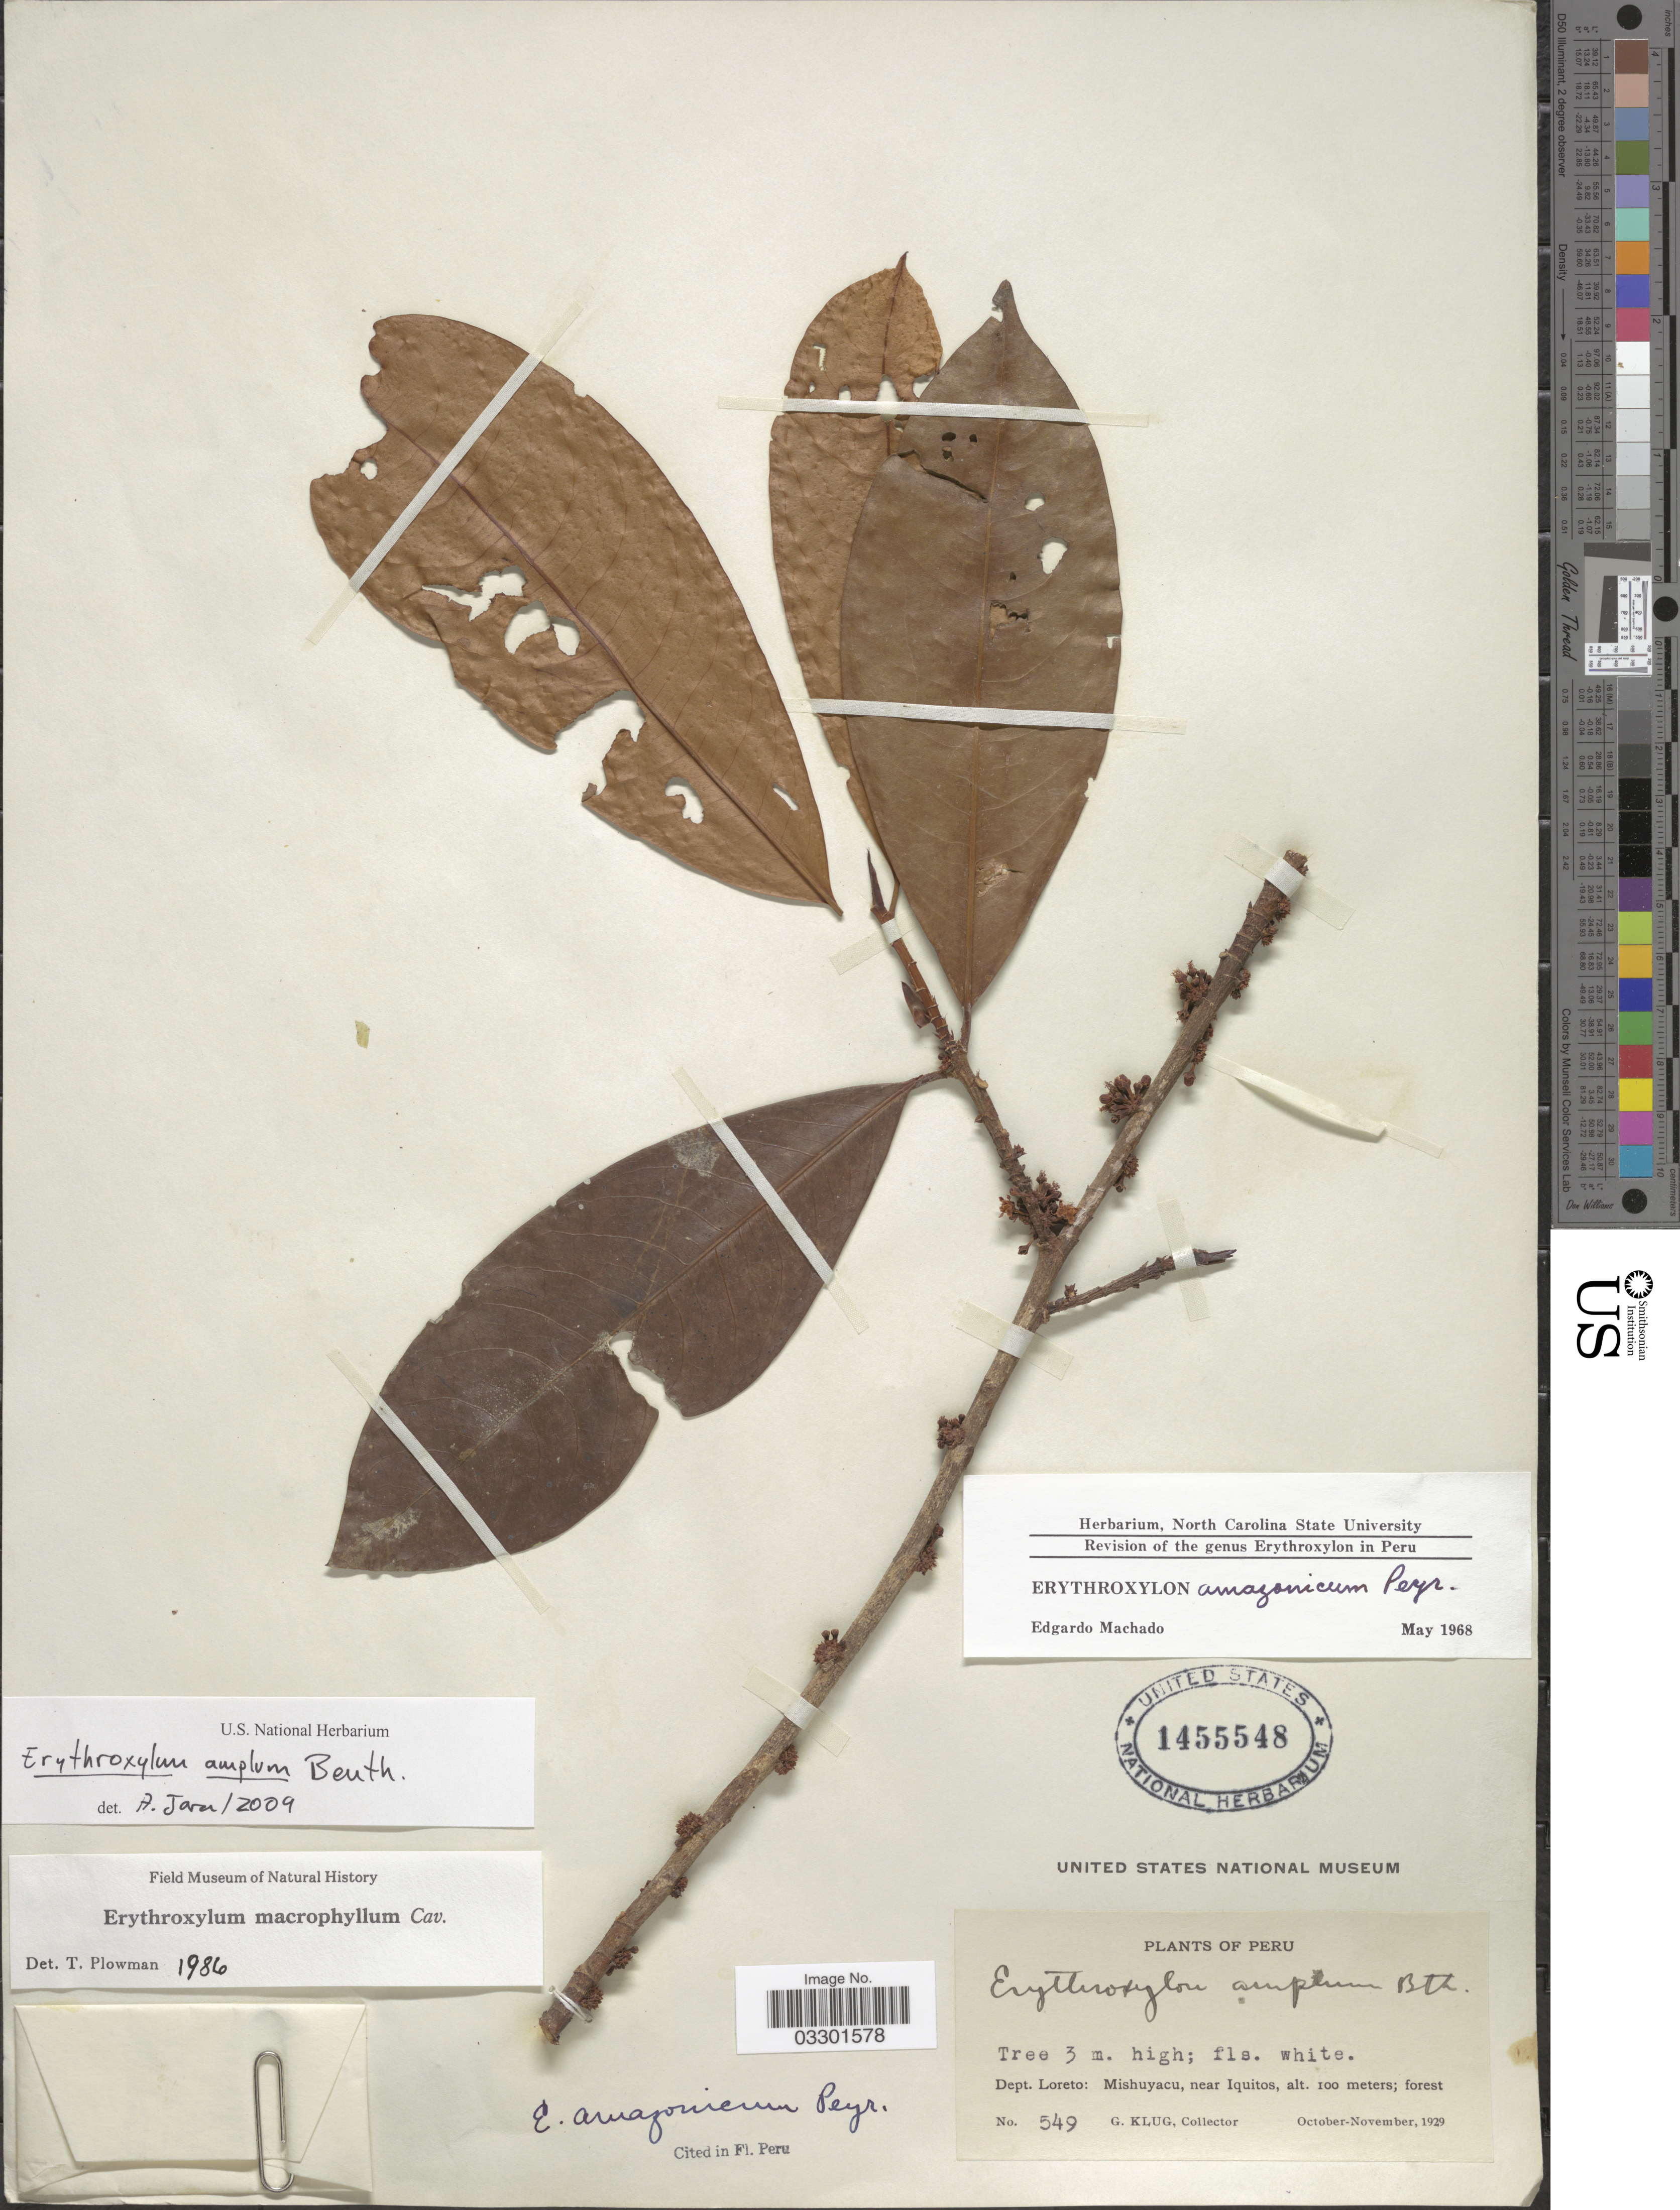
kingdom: Plantae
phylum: Tracheophyta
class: Magnoliopsida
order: Malpighiales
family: Erythroxylaceae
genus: Erythroxylum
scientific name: Erythroxylum amplum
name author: Benth.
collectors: G. Klug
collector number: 549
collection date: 1929-10/1929-11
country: Peru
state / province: Loreto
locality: Dept. Loreto: Mishuyacu, near Iquitos.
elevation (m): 100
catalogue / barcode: US 1455548